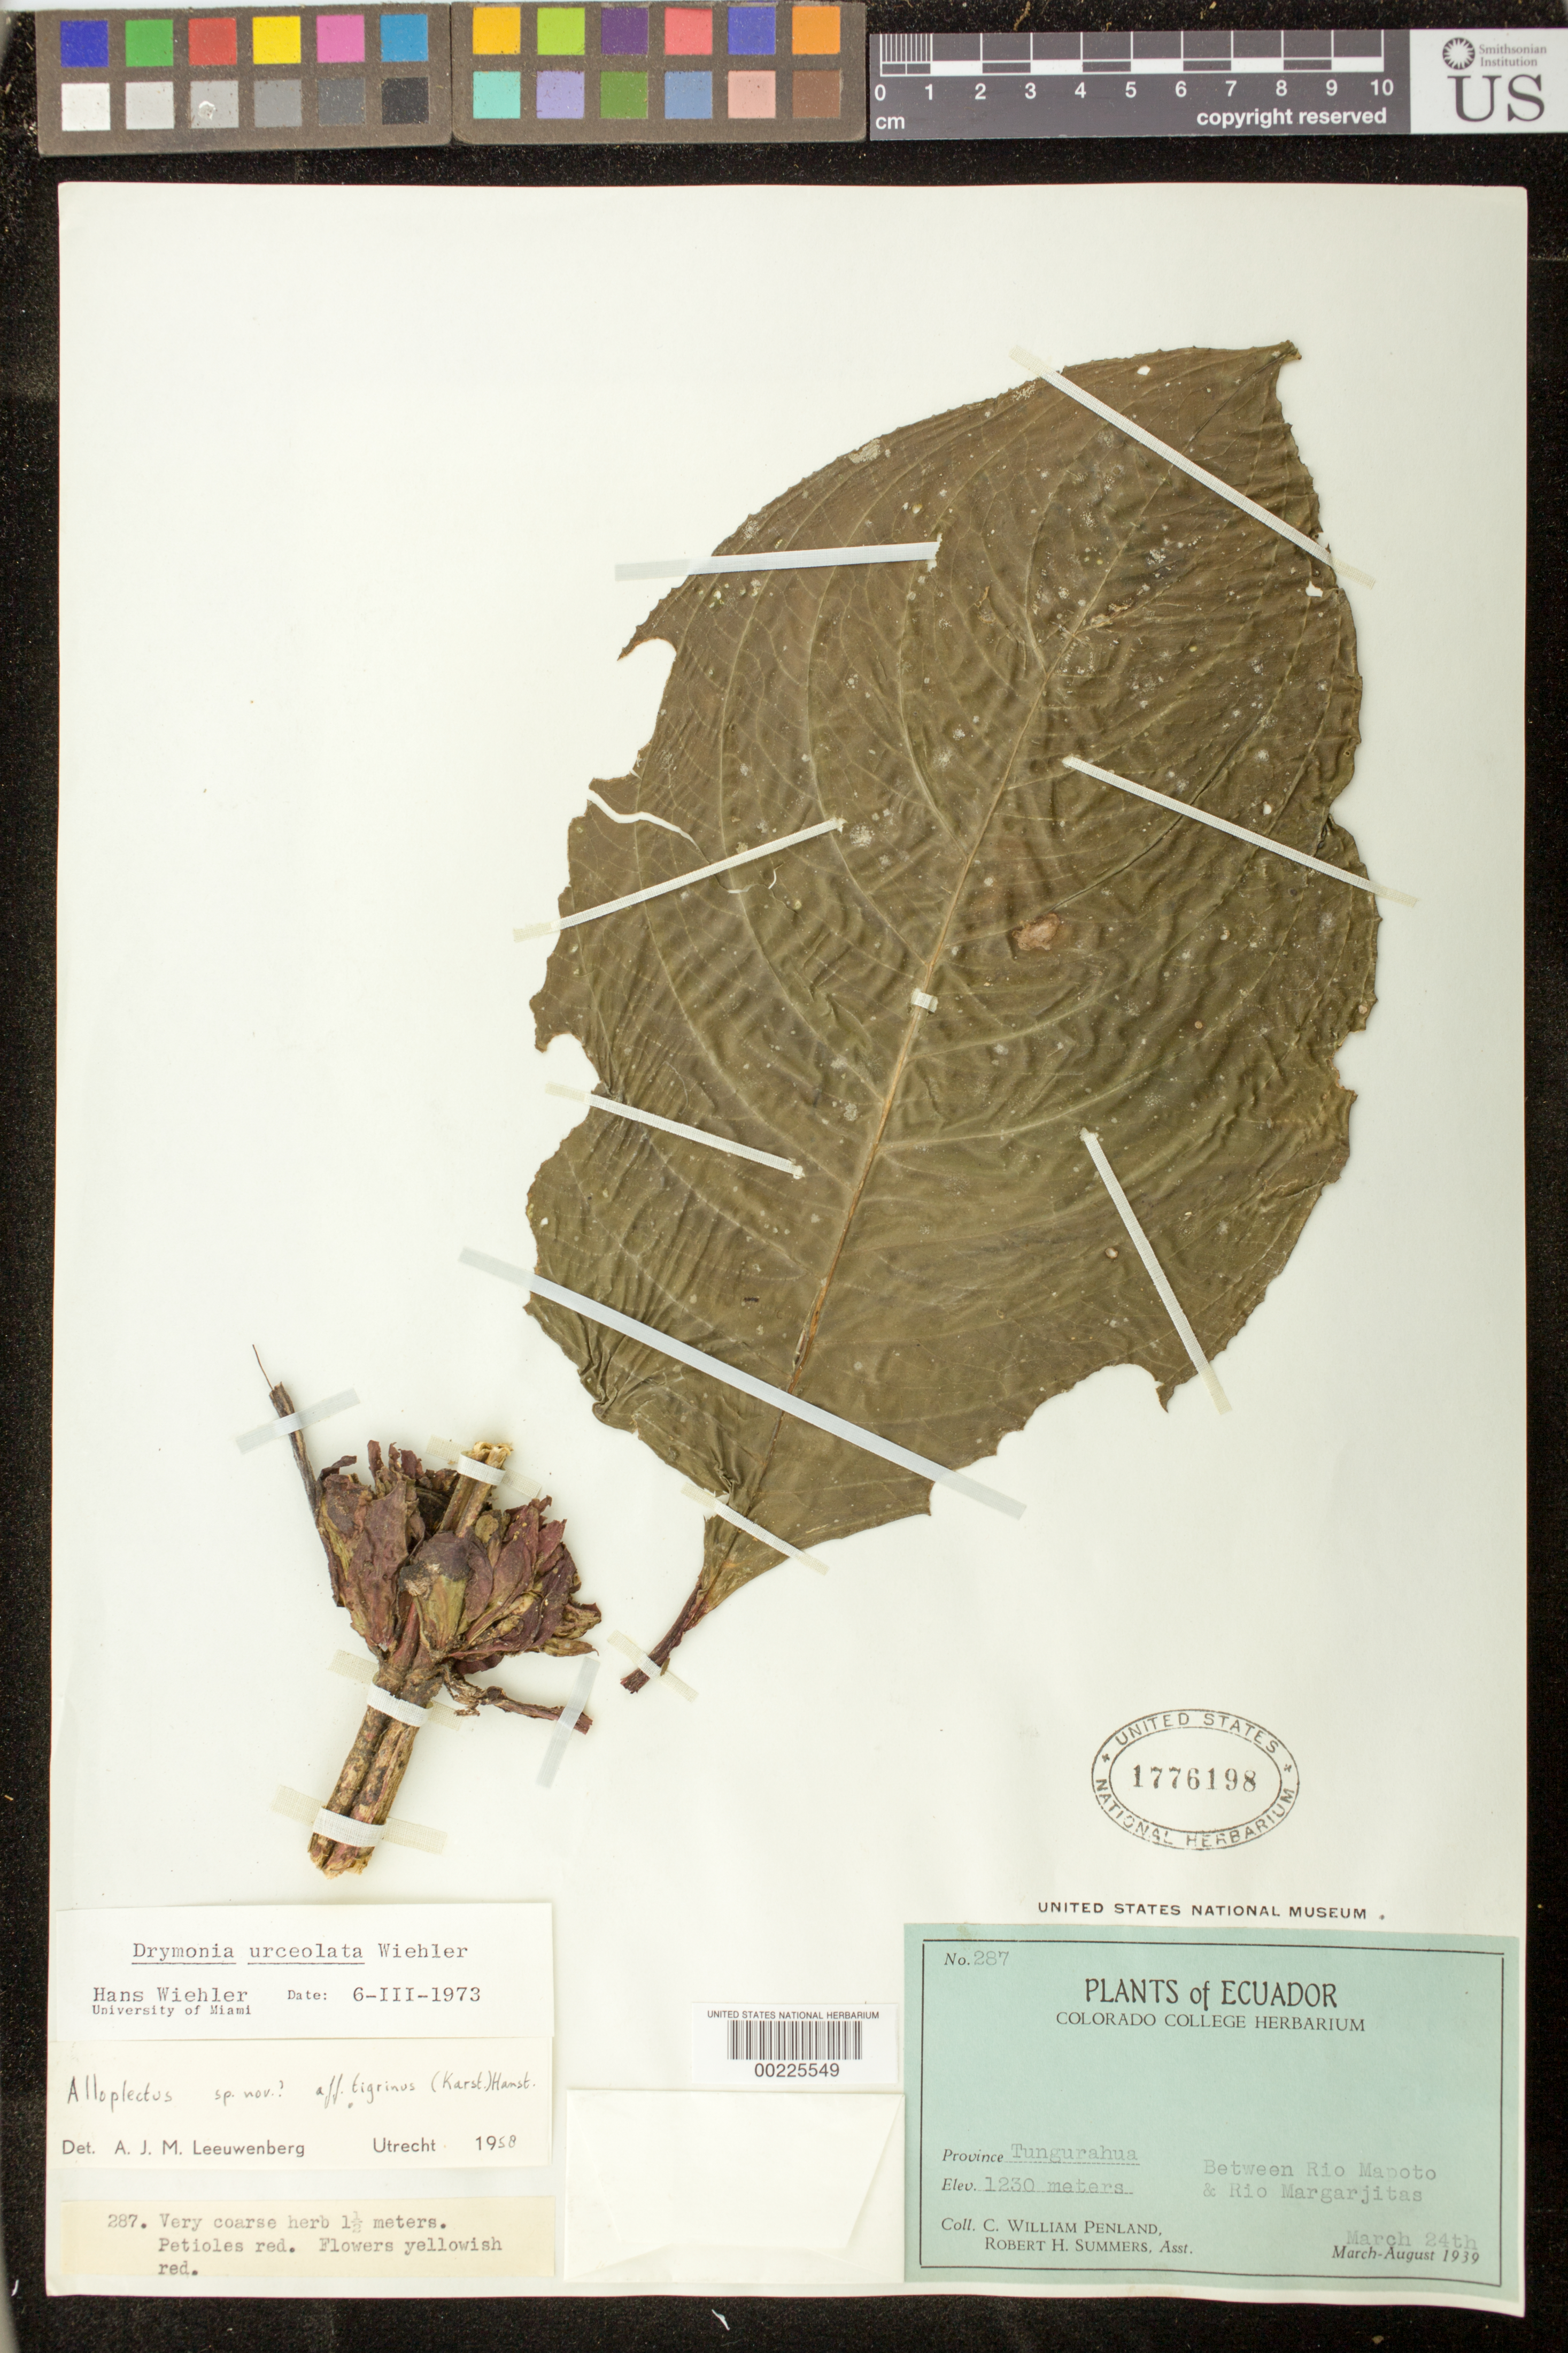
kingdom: Plantae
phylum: Tracheophyta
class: Magnoliopsida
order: Lamiales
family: Gesneriaceae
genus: Drymonia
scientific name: Drymonia urceolata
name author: Wiehler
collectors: C. W. Penland & R. Summers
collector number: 287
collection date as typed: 24 Mar 1939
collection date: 1939-03-24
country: Ecuador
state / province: Tungurahua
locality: Between Rio Mapoto & Rio Margarjitas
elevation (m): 1230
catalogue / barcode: US 1776198